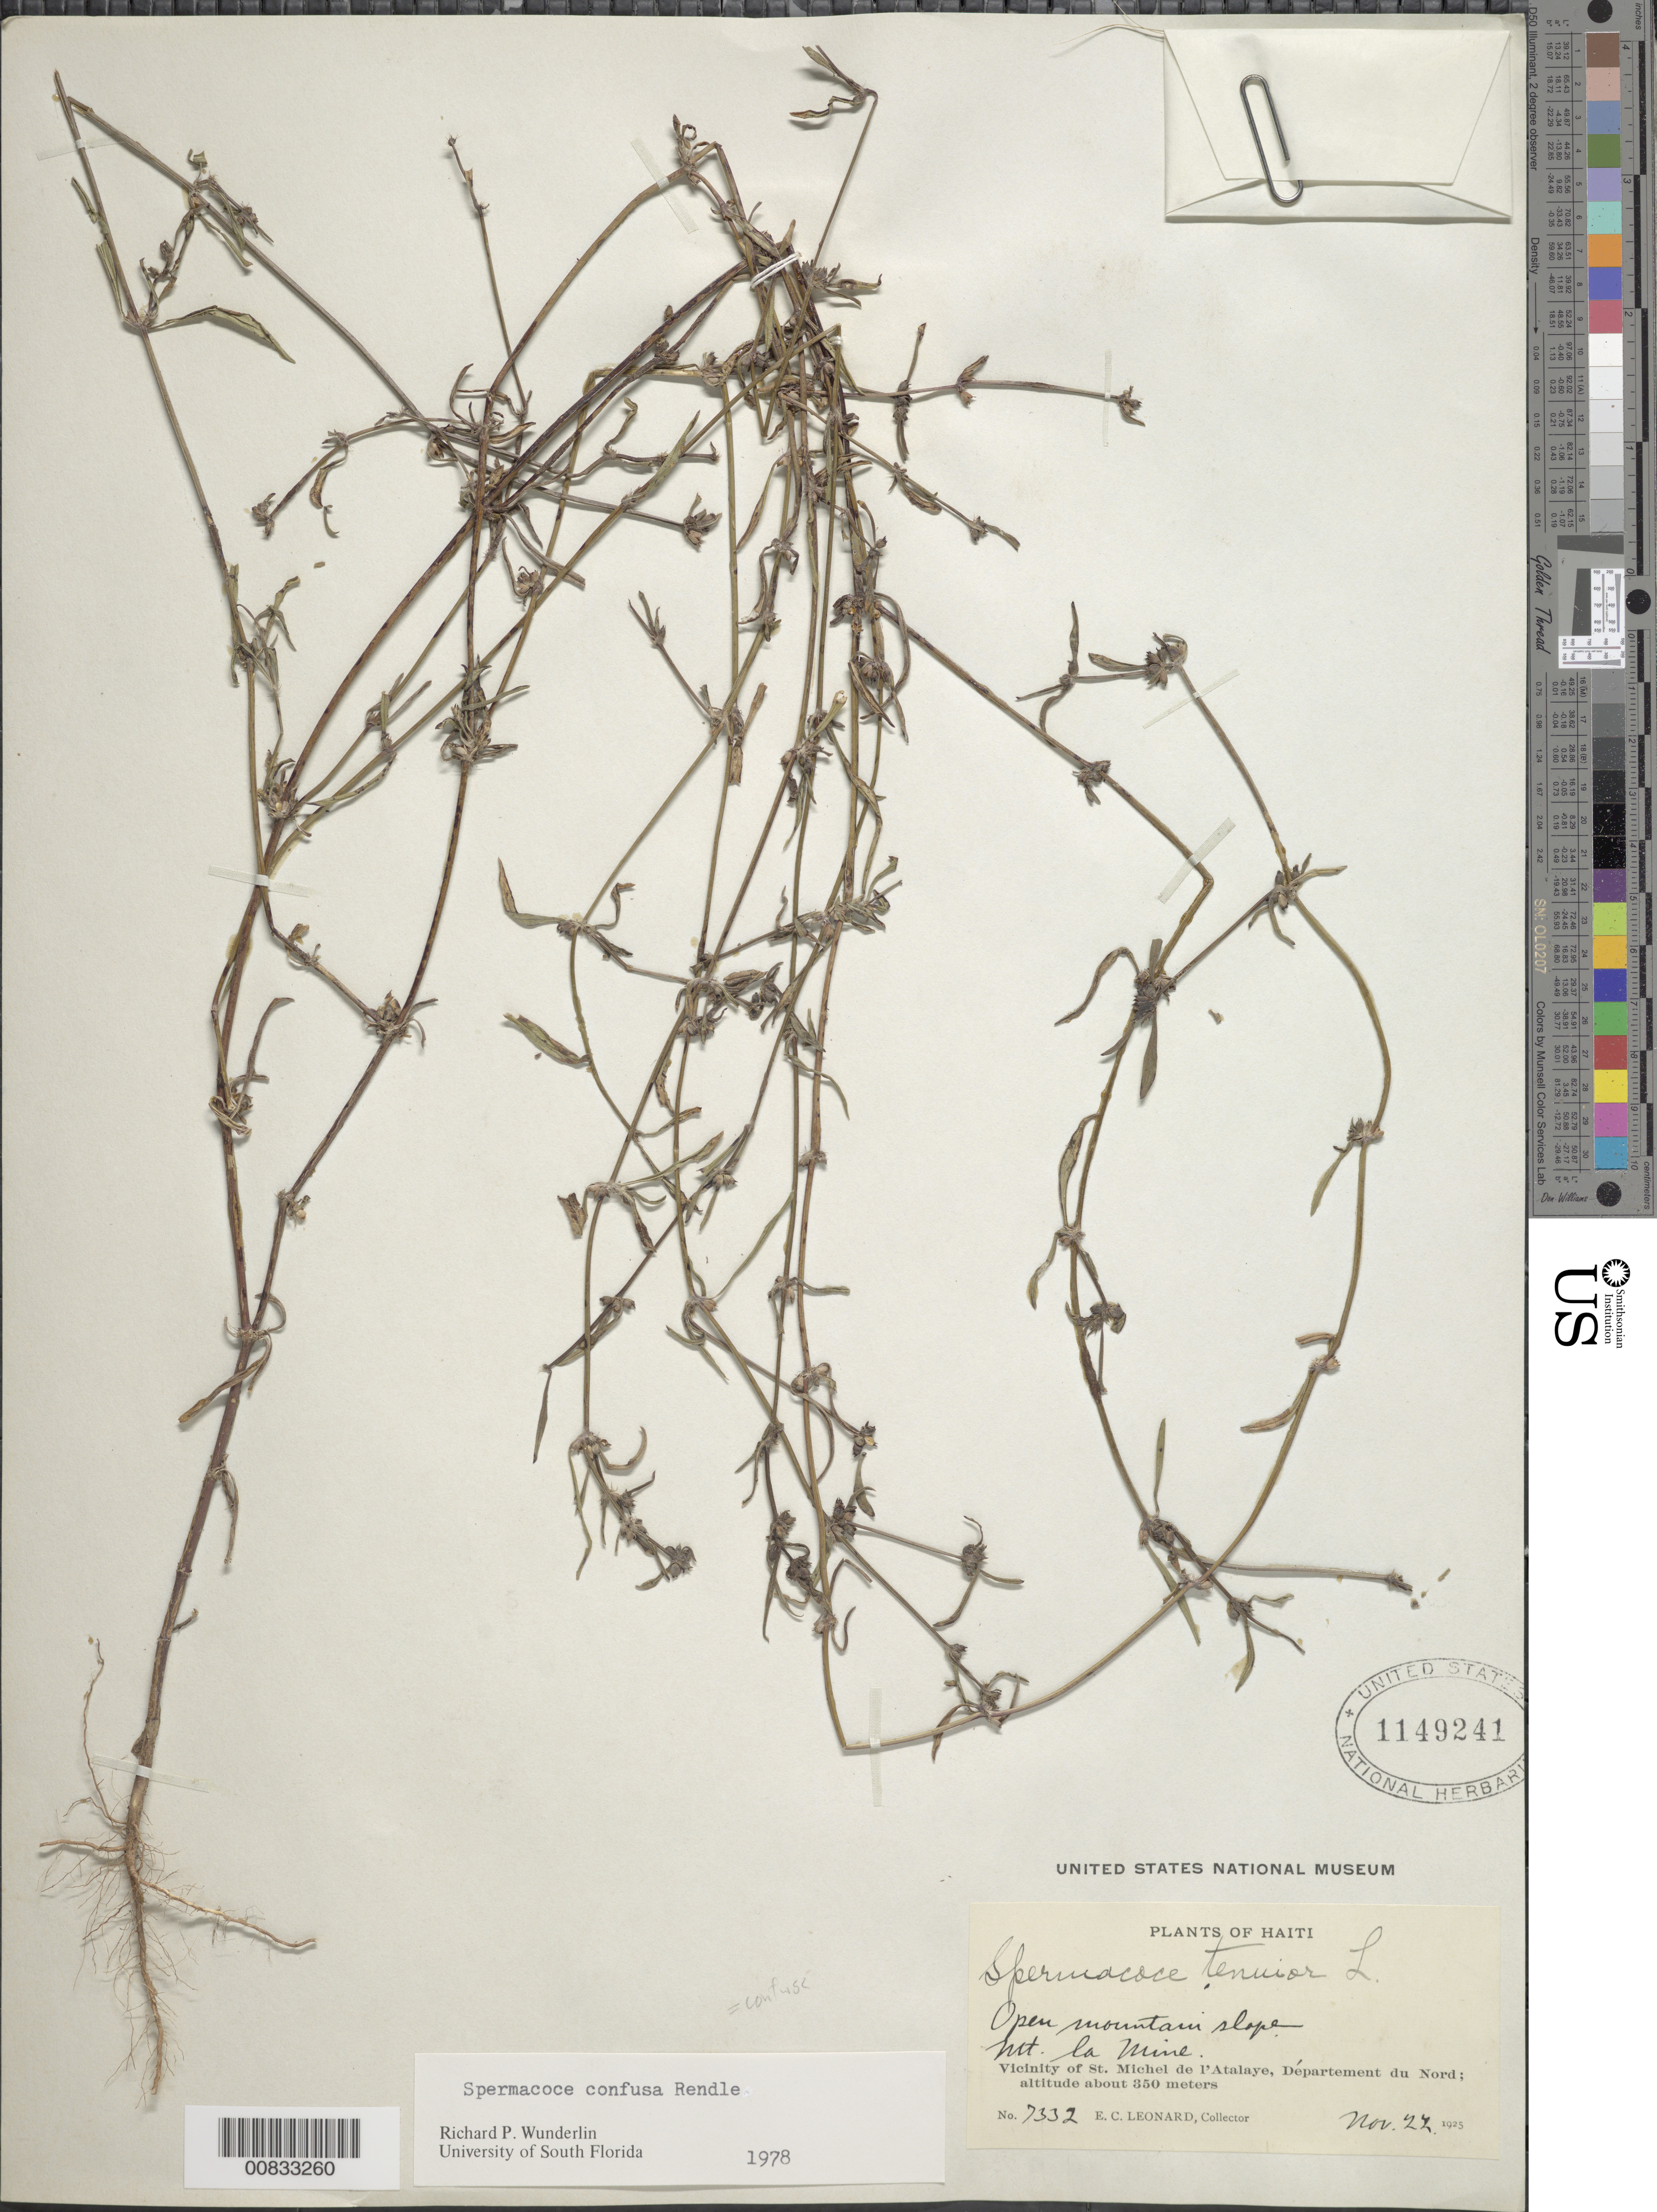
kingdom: Plantae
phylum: Tracheophyta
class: Magnoliopsida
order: Gentianales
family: Rubiaceae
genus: Spermacoce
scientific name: Spermacoce tenuior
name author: L.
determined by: Wunderlin, Richard P.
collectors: E. C. Leonard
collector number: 7332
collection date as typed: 22 Nov 1925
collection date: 1925-11-22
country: Haiti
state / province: Artibonite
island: Hispaniola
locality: Vicinity of St. Michel de l'Atalaye, Mt. la Mine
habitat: Open mountain slope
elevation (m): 350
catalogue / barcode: US 1149241